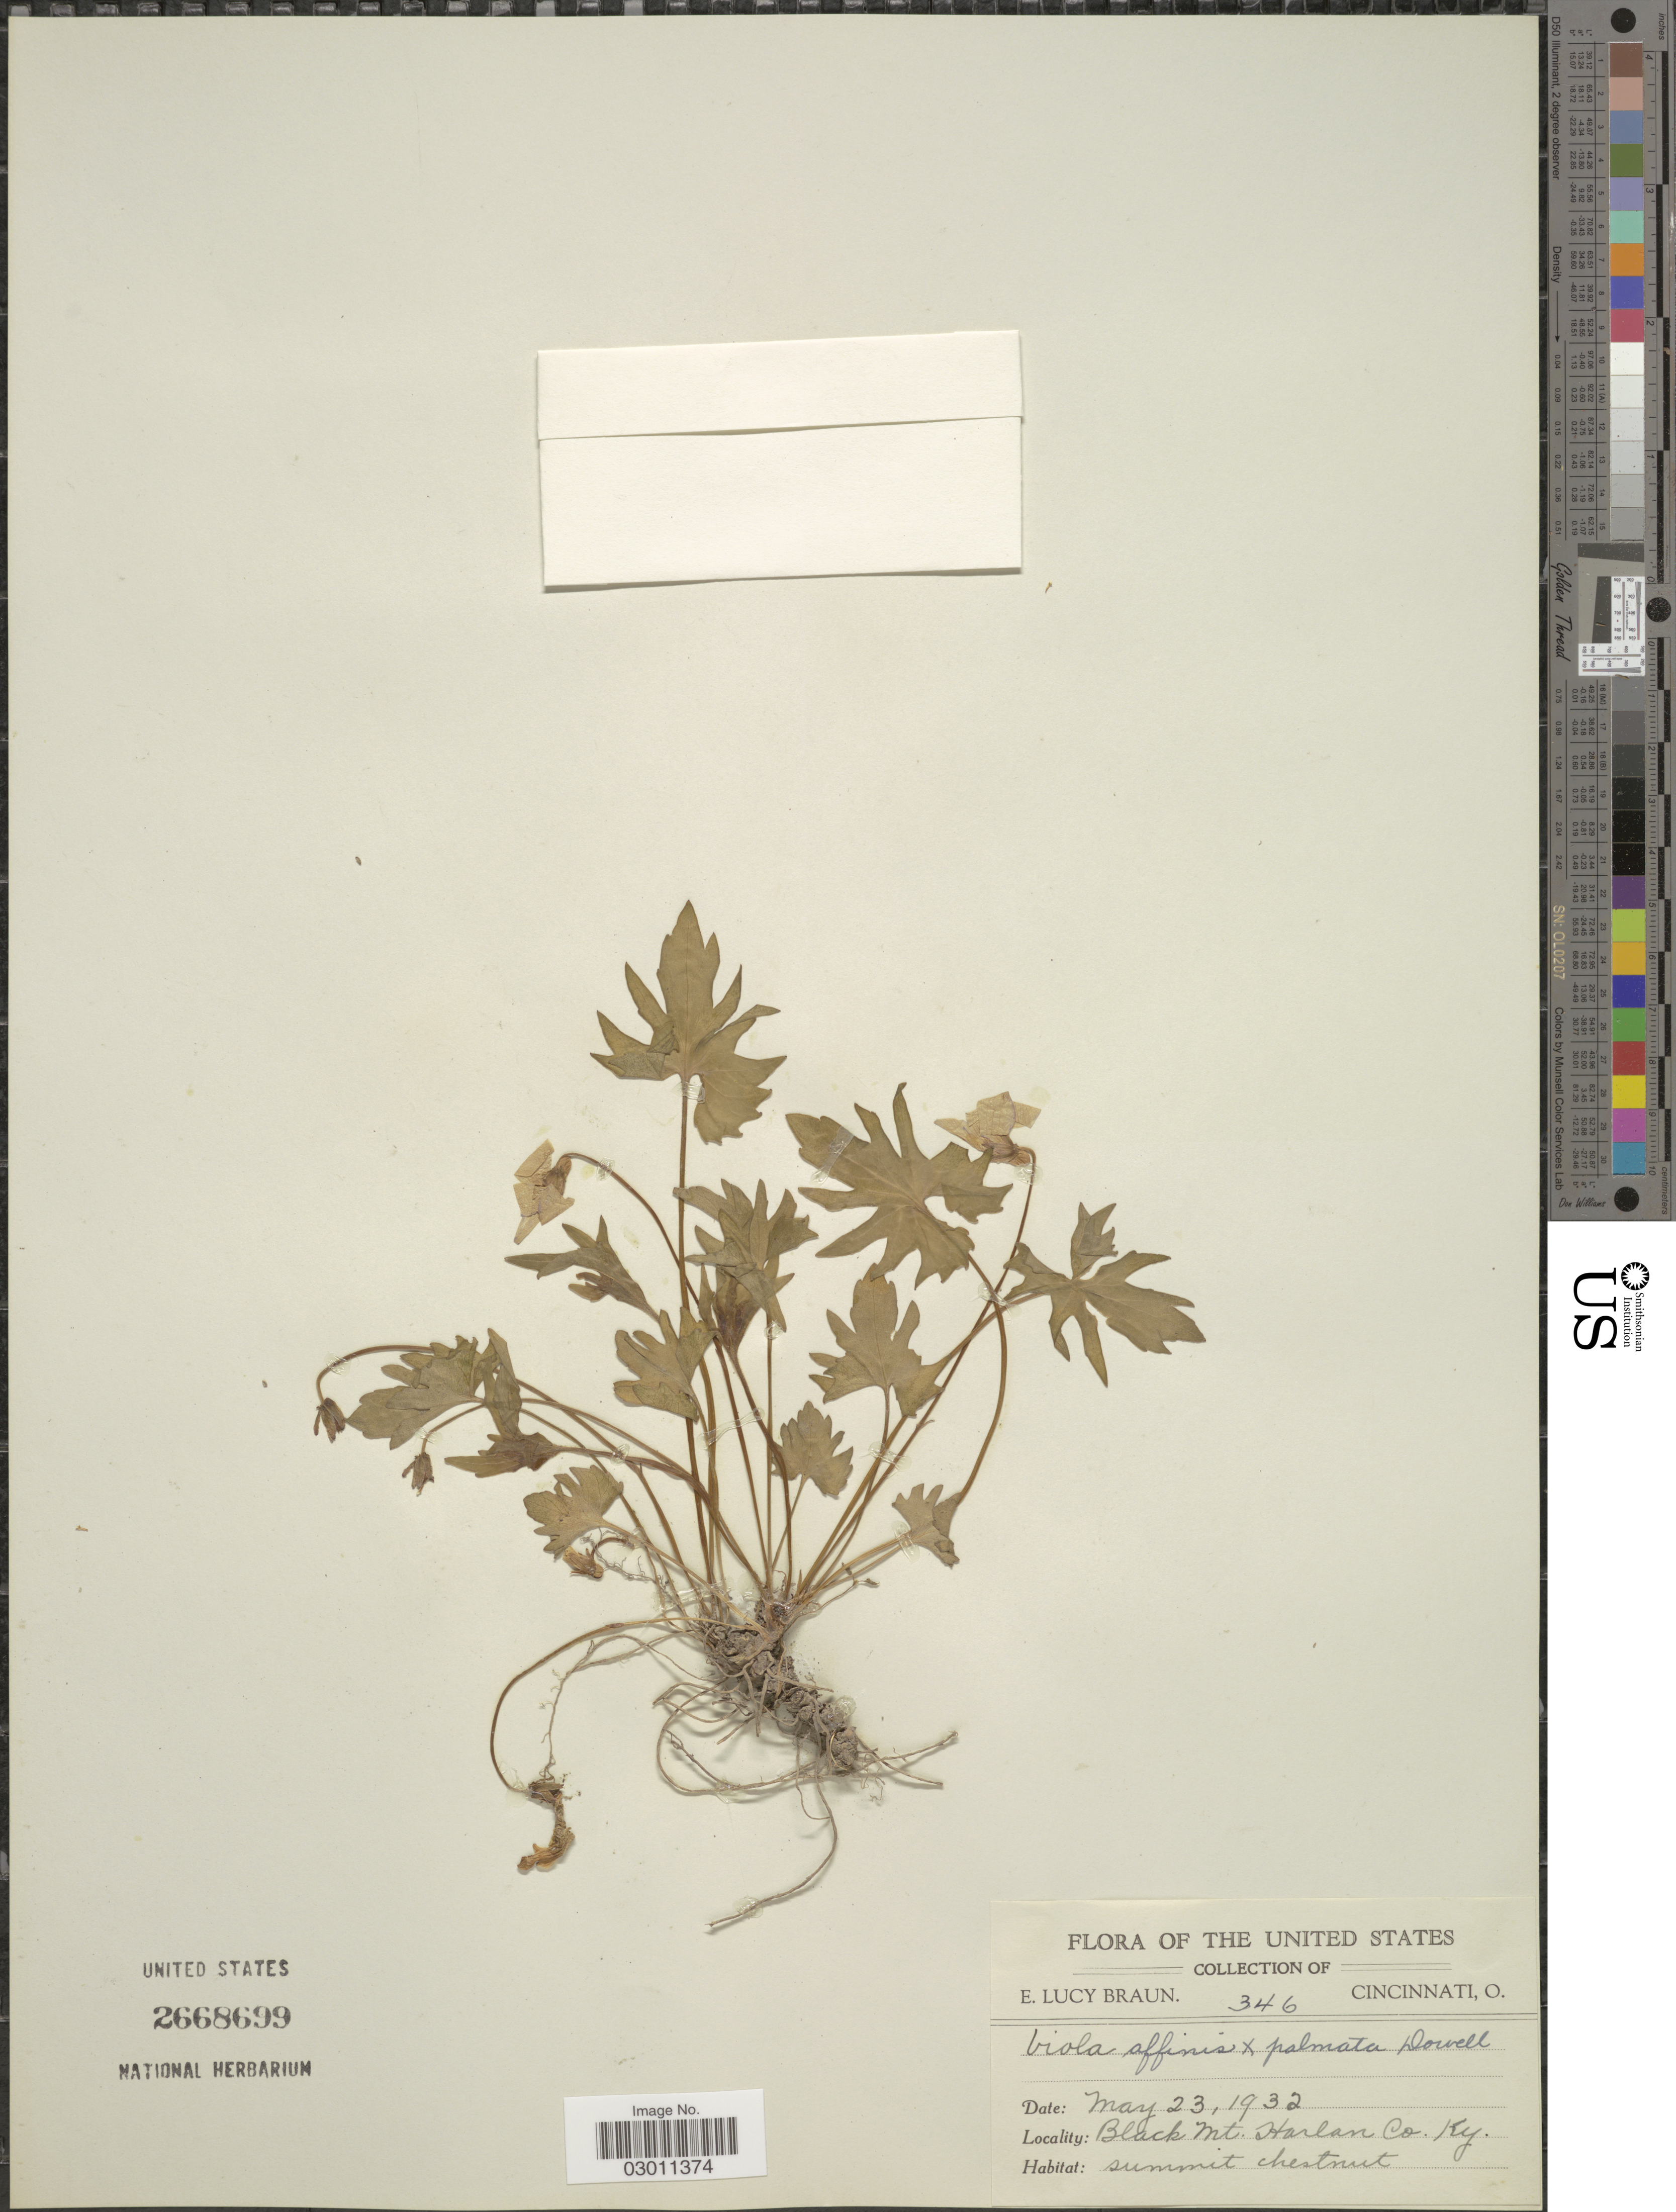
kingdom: Plantae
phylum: Tracheophyta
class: Magnoliopsida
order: Malpighiales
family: Violaceae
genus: Viola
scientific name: Viola affinis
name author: LeConte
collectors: E. L. Braun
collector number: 346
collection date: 1932-05-23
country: United States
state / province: Kentucky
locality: Black Mt., Harlan Co., Ky., summit chestnut.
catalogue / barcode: US 2668699